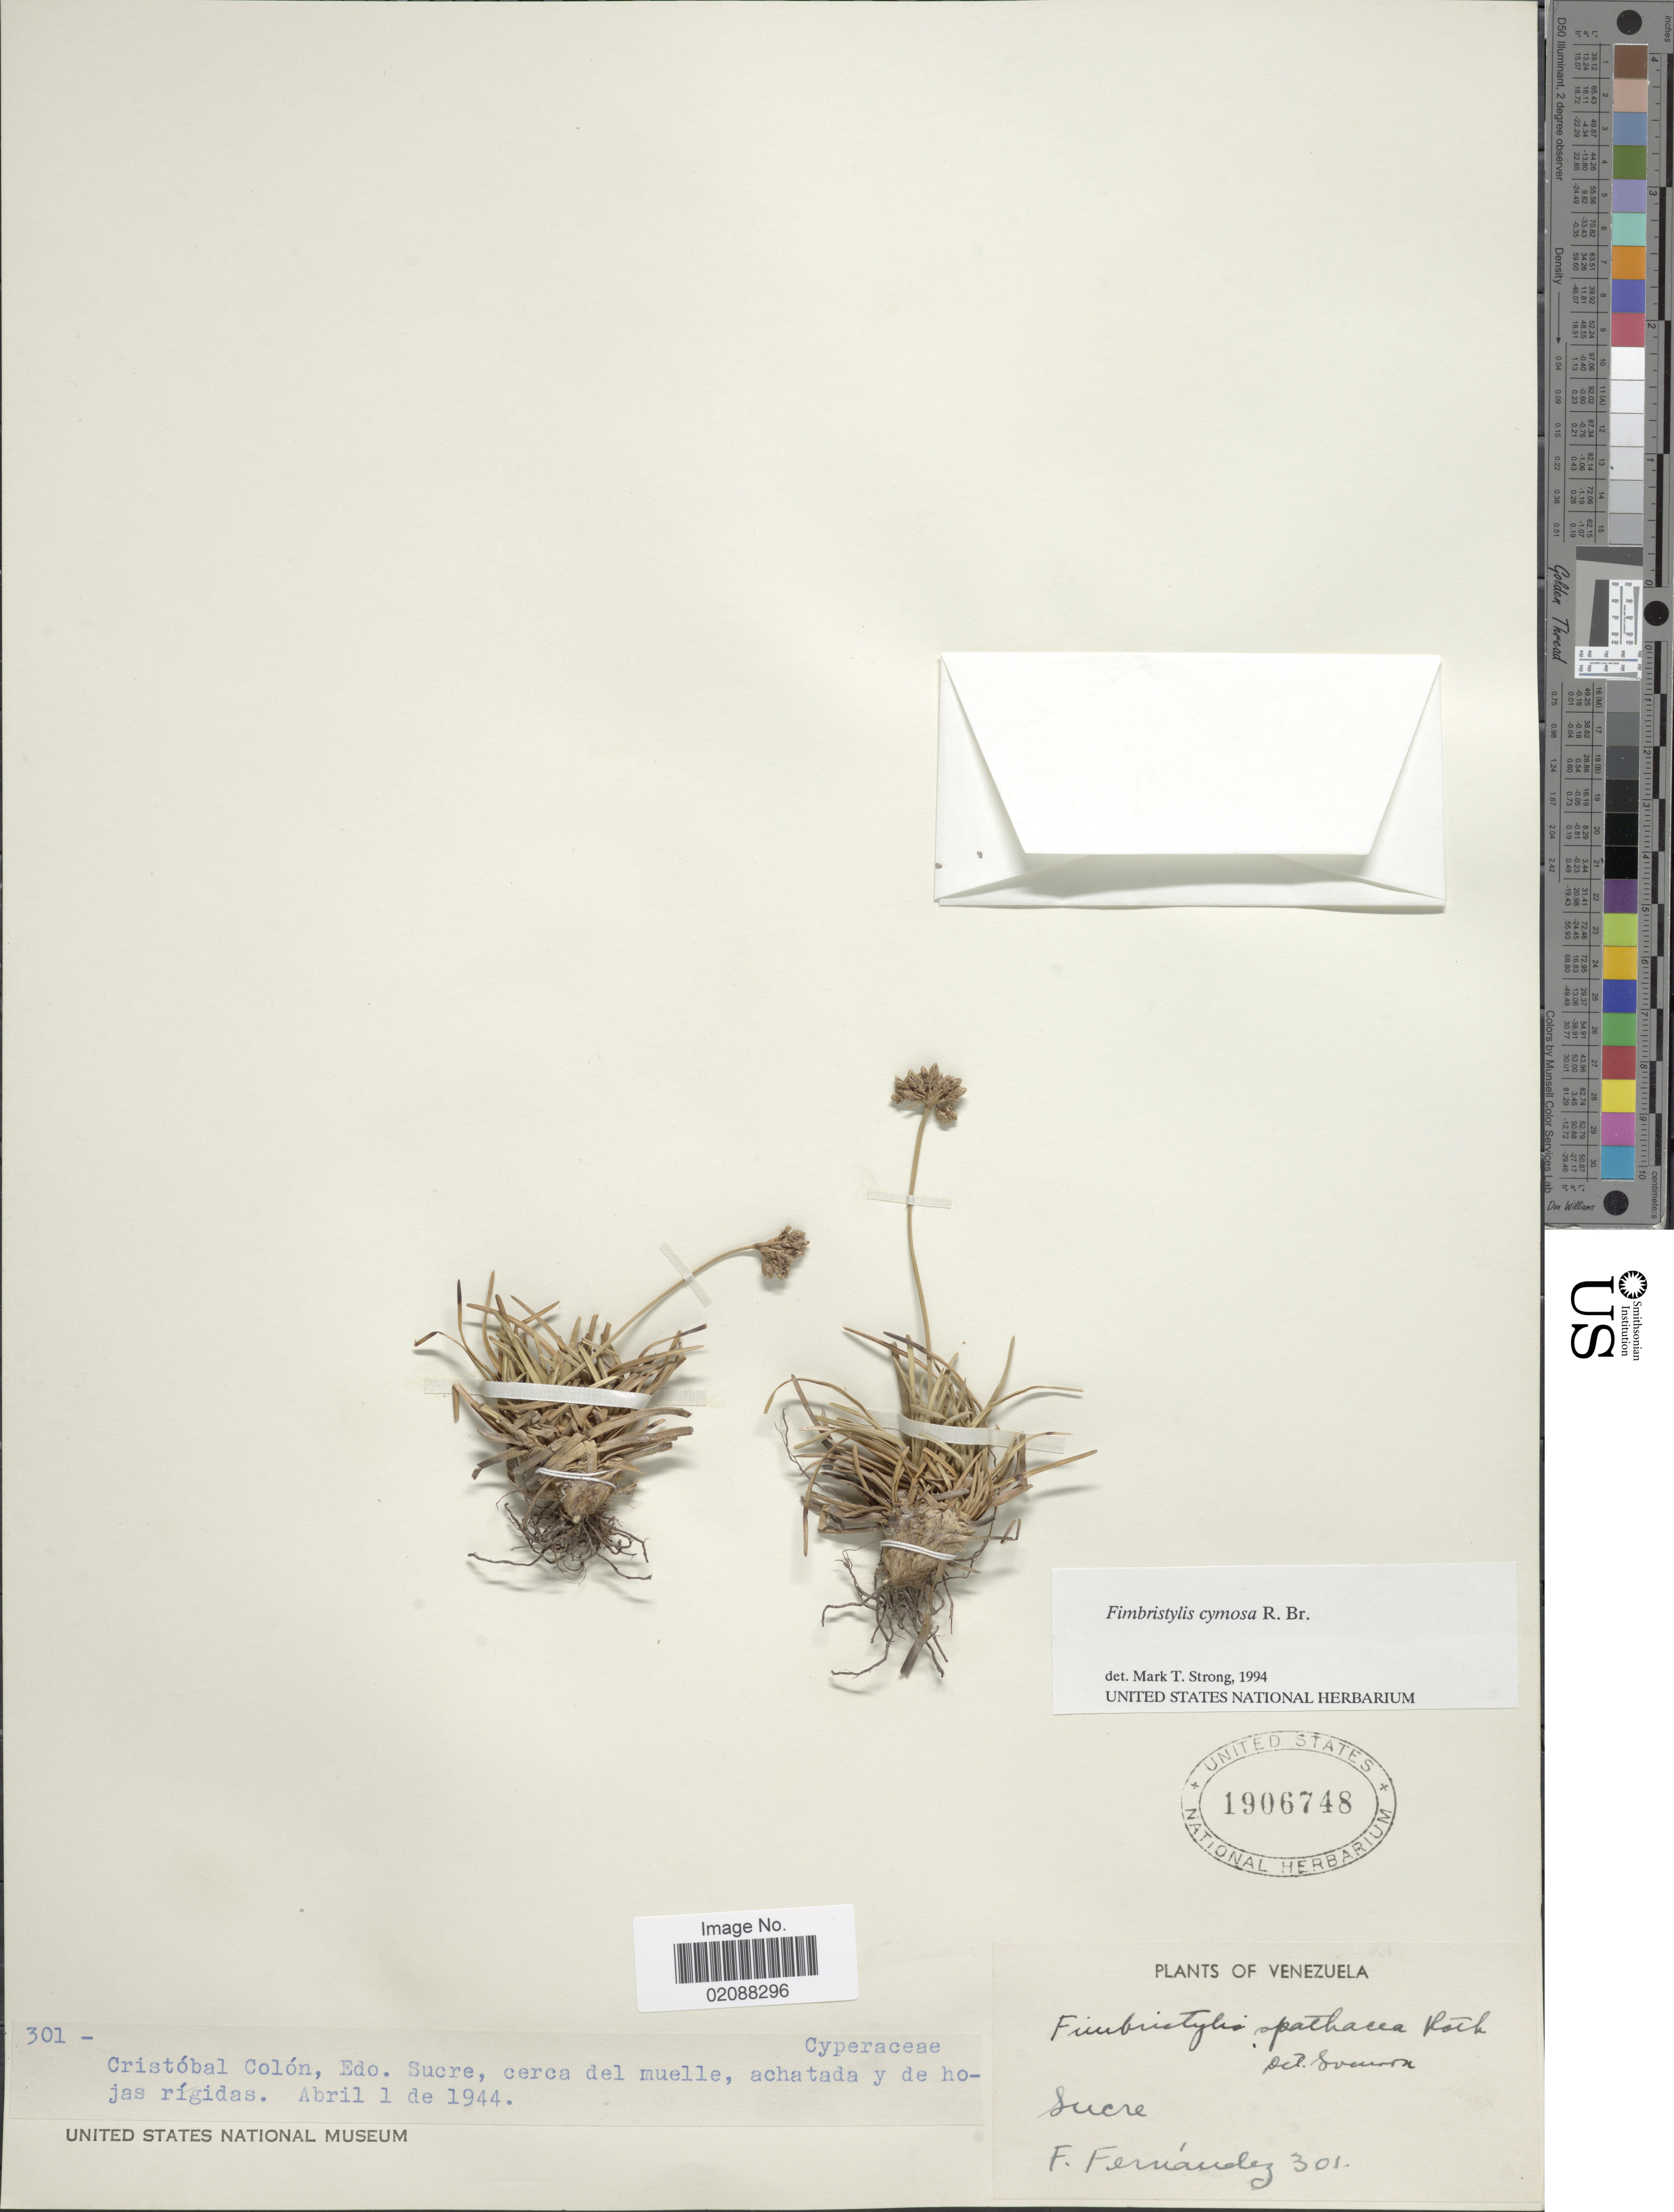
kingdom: Plantae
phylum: Tracheophyta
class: Liliopsida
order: Poales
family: Cyperaceae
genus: Fimbristylis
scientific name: Fimbristylis cymosa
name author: R. Br.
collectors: F. Fernández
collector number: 301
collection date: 1944-04-01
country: Venezuela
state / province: Sucre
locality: Cristobal Colon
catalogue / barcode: US 1906748